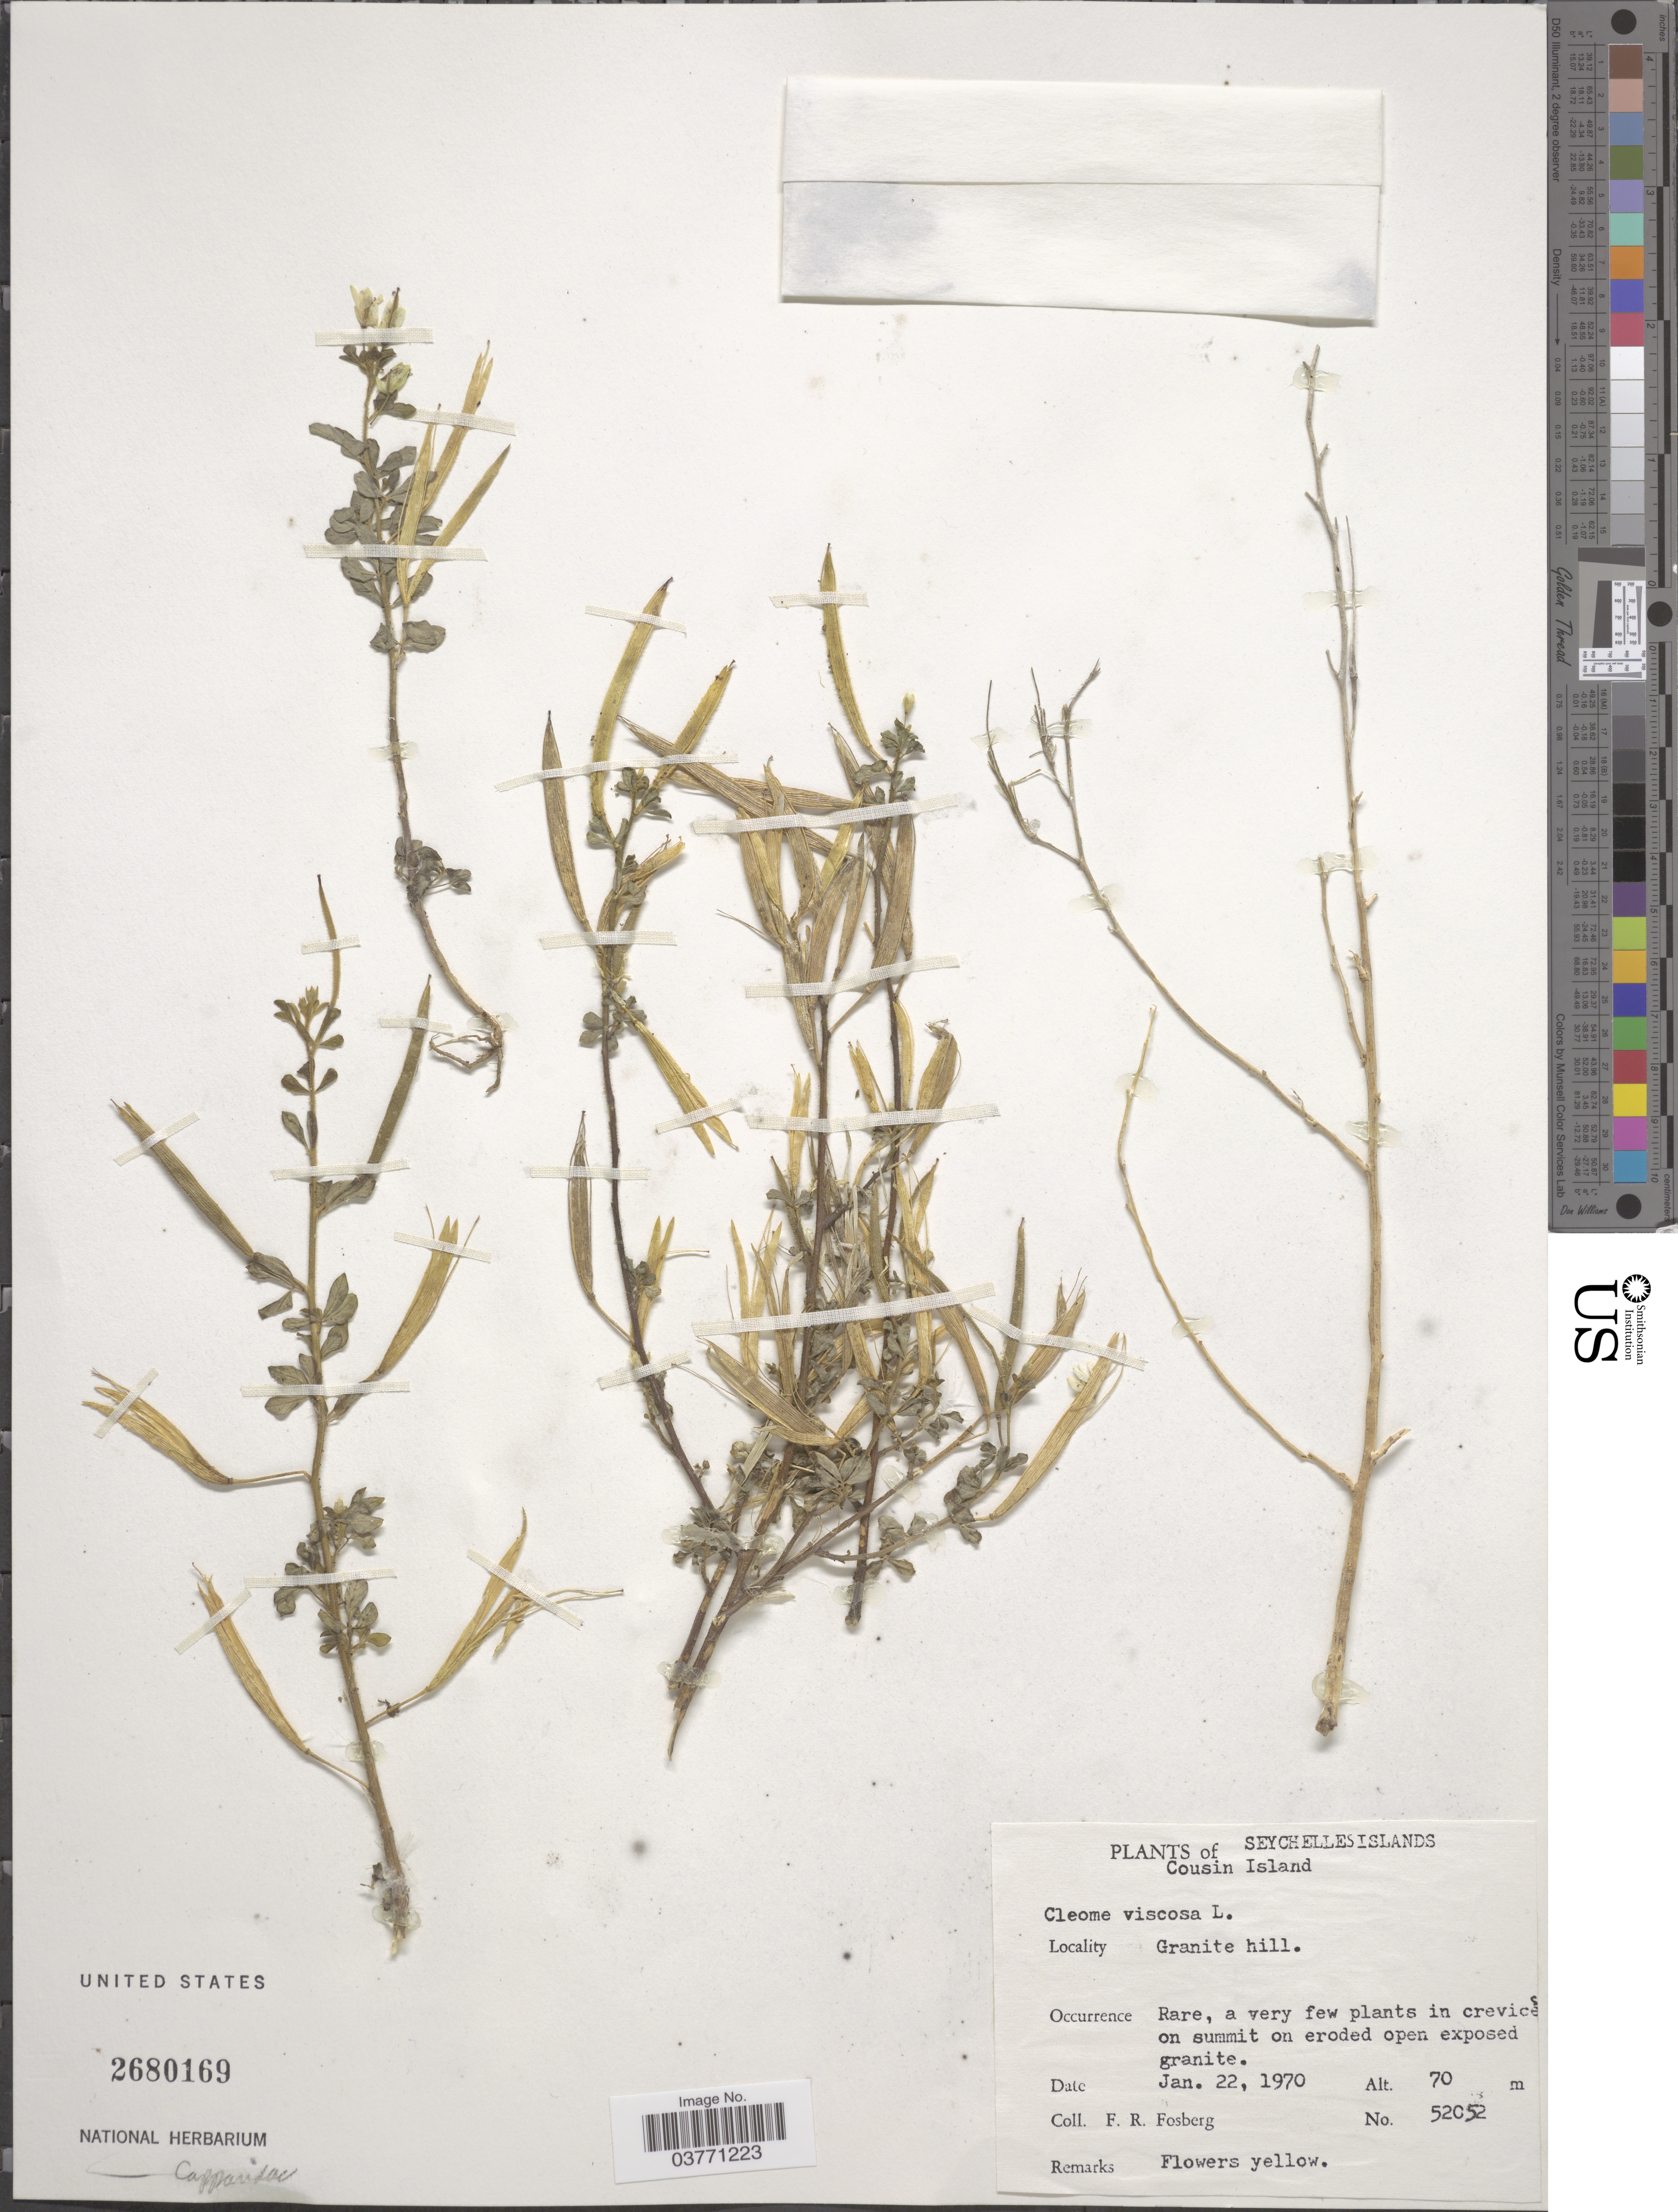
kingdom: Plantae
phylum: Tracheophyta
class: Magnoliopsida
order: Brassicales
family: Cleomaceae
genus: Arivela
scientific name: Arivela viscosa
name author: (L.) Raf.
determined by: Strong, M. T., (US), Smithsonian Institution - National Museum of Natural History (UNITED STATES)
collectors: F. R. Fosberg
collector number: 52052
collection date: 1970-01-22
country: Seychelles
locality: Cousin Island. Granite hill.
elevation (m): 70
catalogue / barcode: US 2680169